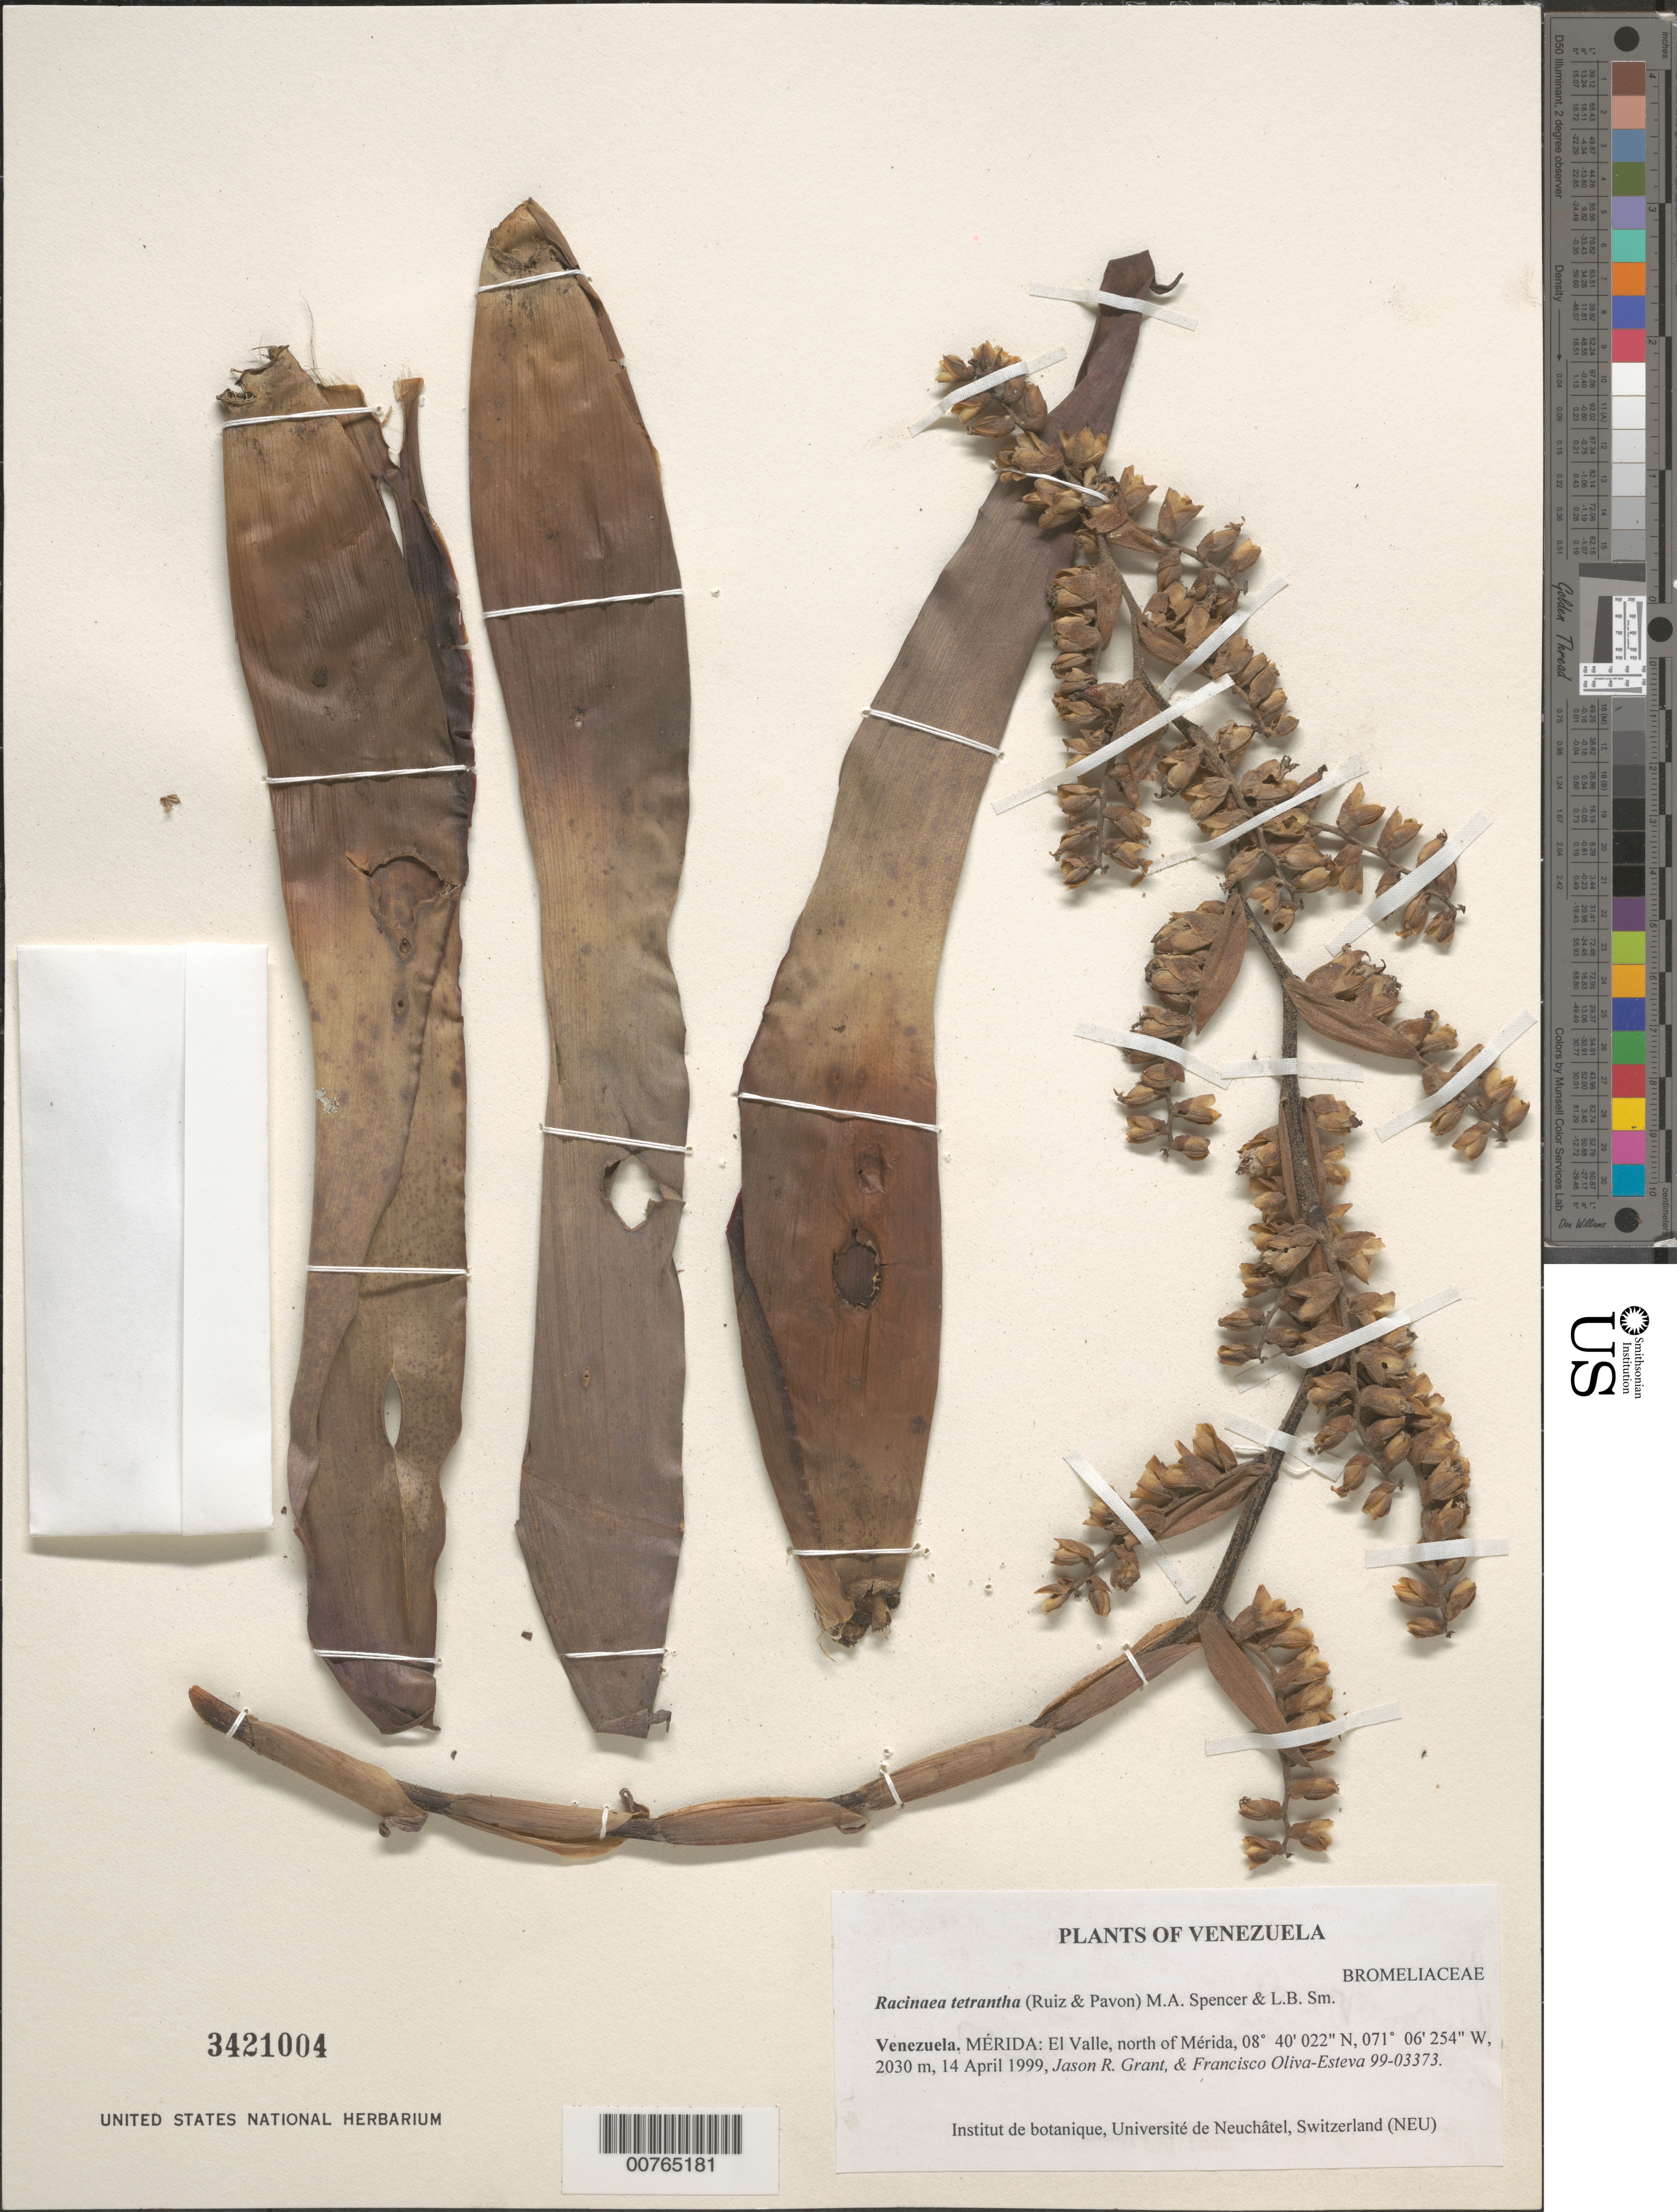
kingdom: Plantae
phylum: Tracheophyta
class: Liliopsida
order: Poales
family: Bromeliaceae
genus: Racinaea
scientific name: Racinaea tetrantha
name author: (Ruiz & Pav.) L.B. Sm.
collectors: J. R. Grant & F. Oliva-Esteva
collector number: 99-03373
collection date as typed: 14 Apr 1999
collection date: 1999-04-14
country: Venezuela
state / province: Mérida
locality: El Valle, N of Merida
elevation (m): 2030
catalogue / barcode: US 3421004